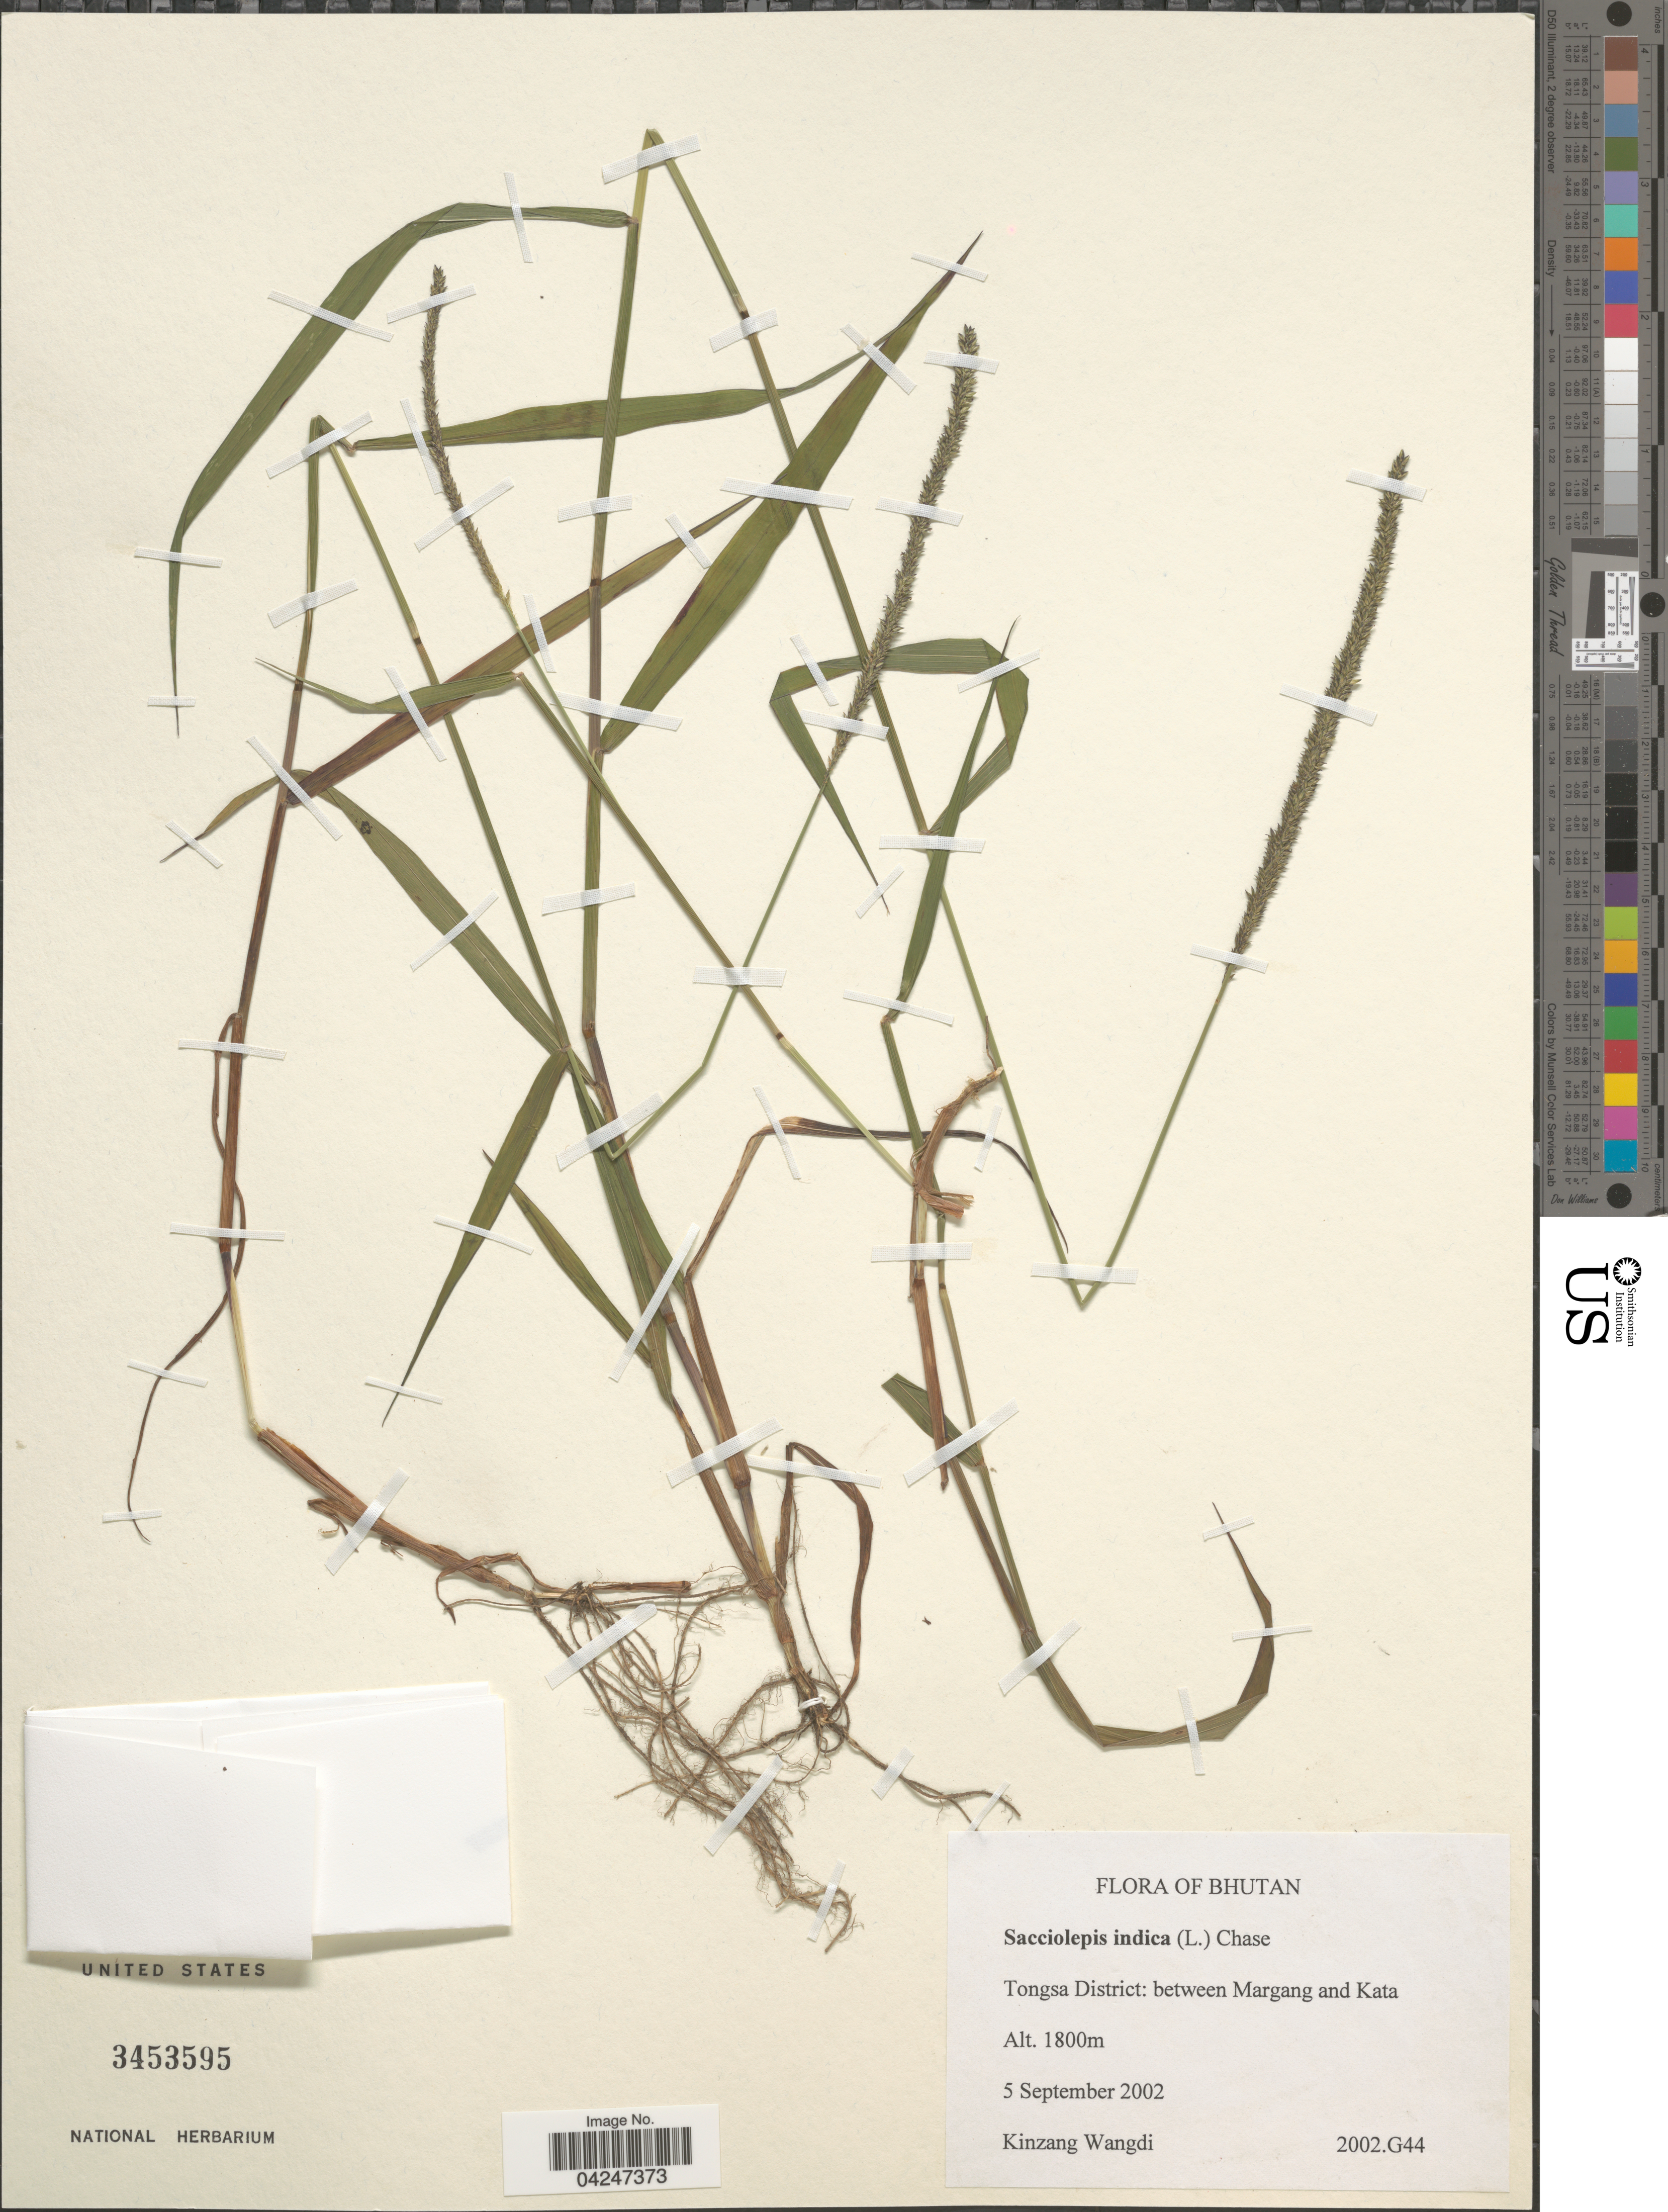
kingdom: Plantae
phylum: Tracheophyta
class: Liliopsida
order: Poales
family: Poaceae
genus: Sacciolepis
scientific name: Sacciolepis indica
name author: (L.) Chase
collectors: K. Wangdi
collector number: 2002.G44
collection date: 2002-09-05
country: Bhutan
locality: Tongsa District: between Margang and Kata.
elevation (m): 1800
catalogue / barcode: US 3453595